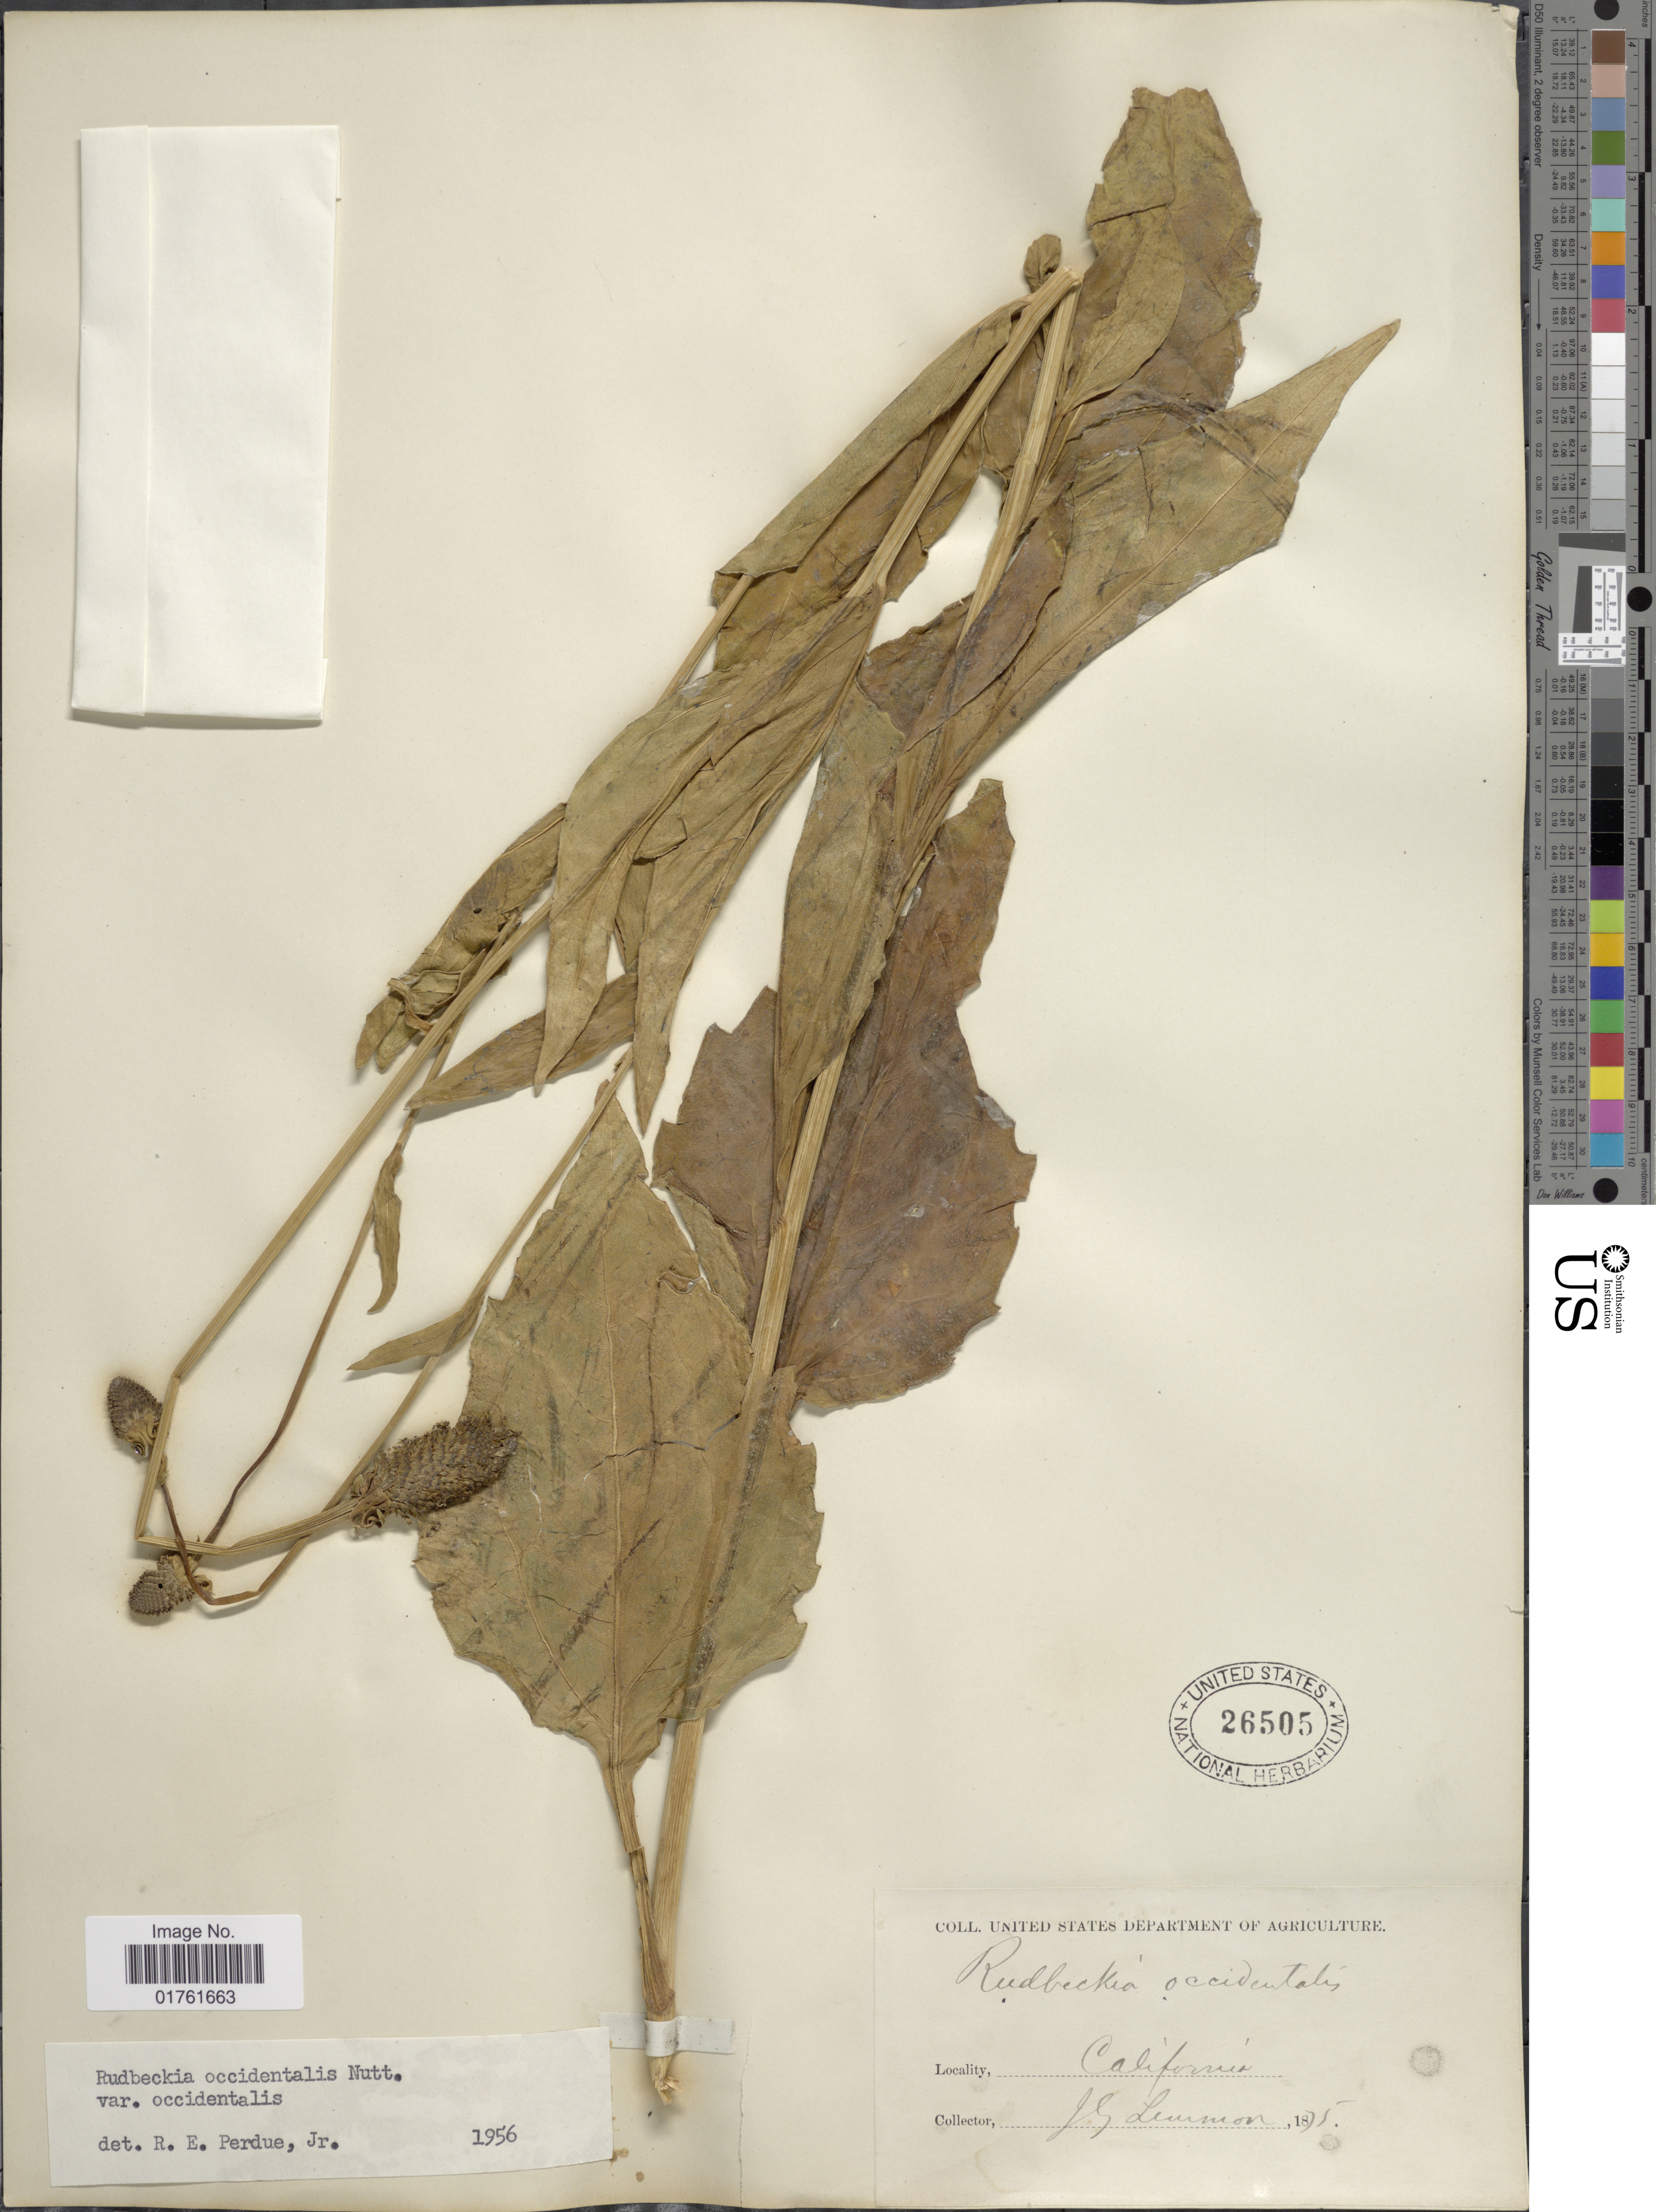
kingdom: Plantae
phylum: Tracheophyta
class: Magnoliopsida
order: Asterales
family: Asteraceae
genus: Rudbeckia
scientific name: Rudbeckia occidentalis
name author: Nutt.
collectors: J. Lemmon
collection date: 1875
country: United States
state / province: California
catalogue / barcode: US 26505